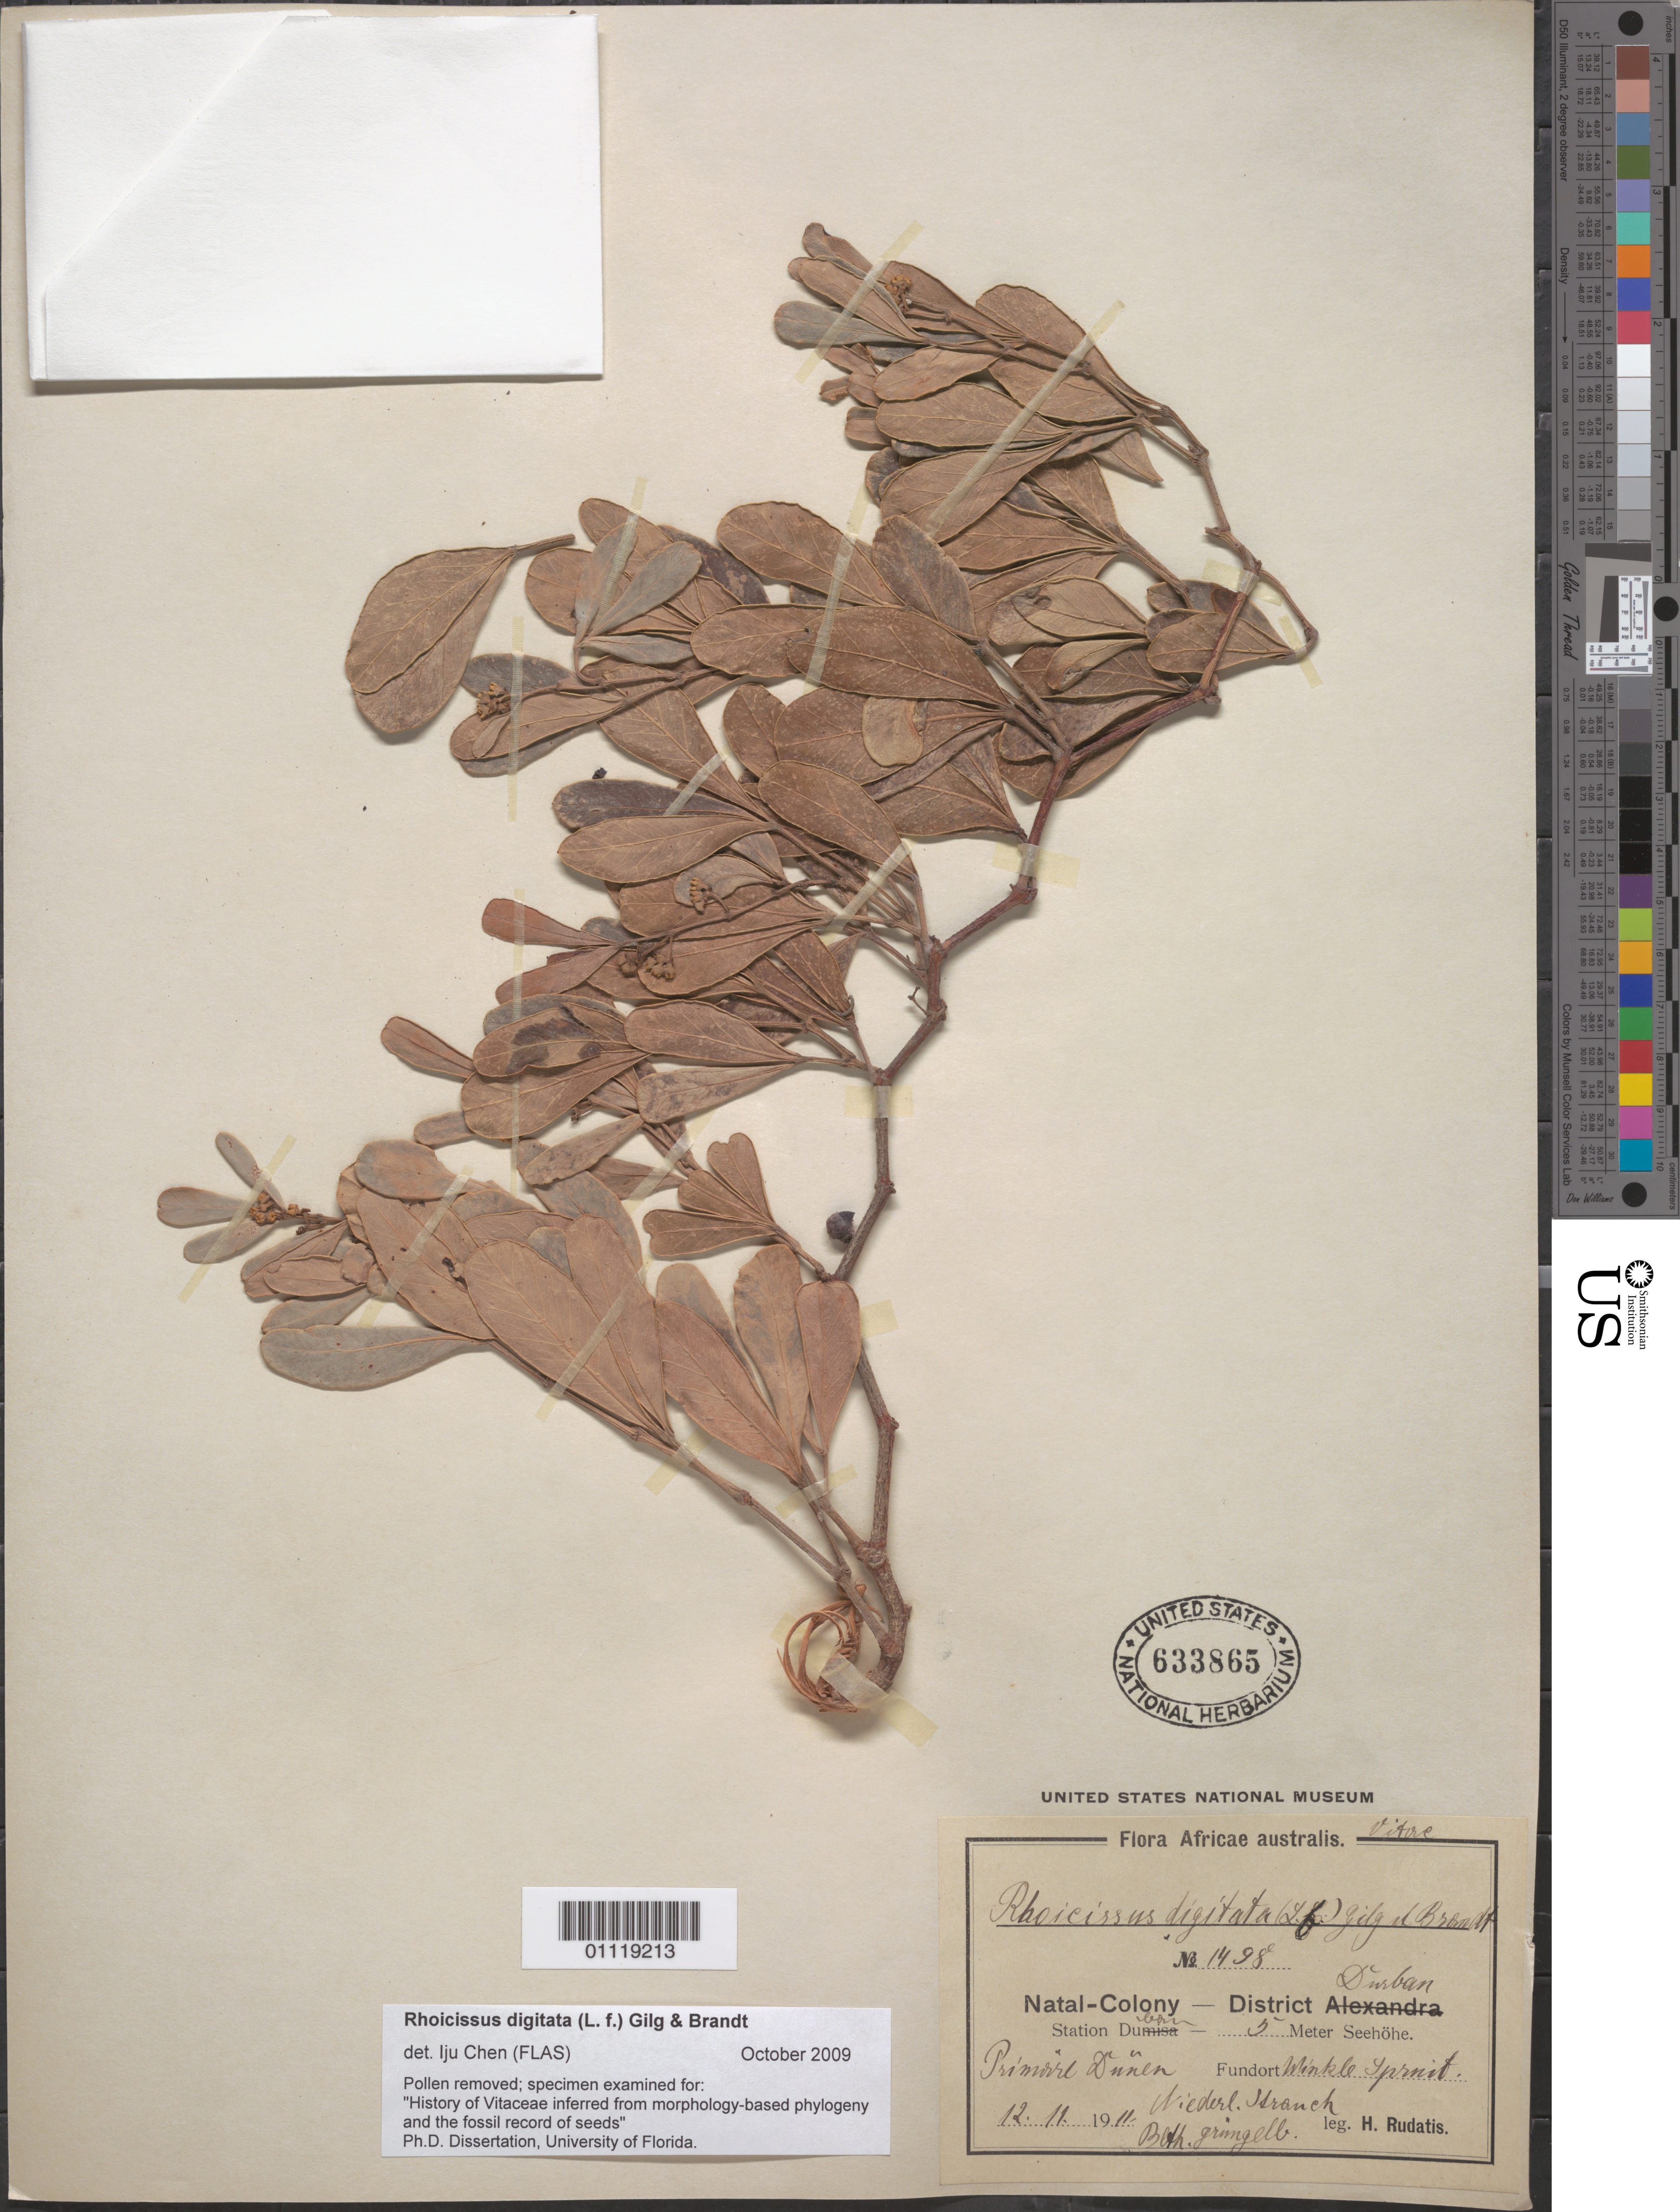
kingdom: Plantae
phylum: Tracheophyta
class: Magnoliopsida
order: Vitales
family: Vitaceae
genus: Rhoicissus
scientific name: Rhoicissus digitata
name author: Gilg & M. Brandt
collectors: H. Rudatis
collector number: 1498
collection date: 1911-11-12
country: South Africa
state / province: KwaZulu-Natal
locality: Durban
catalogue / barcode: US 633865